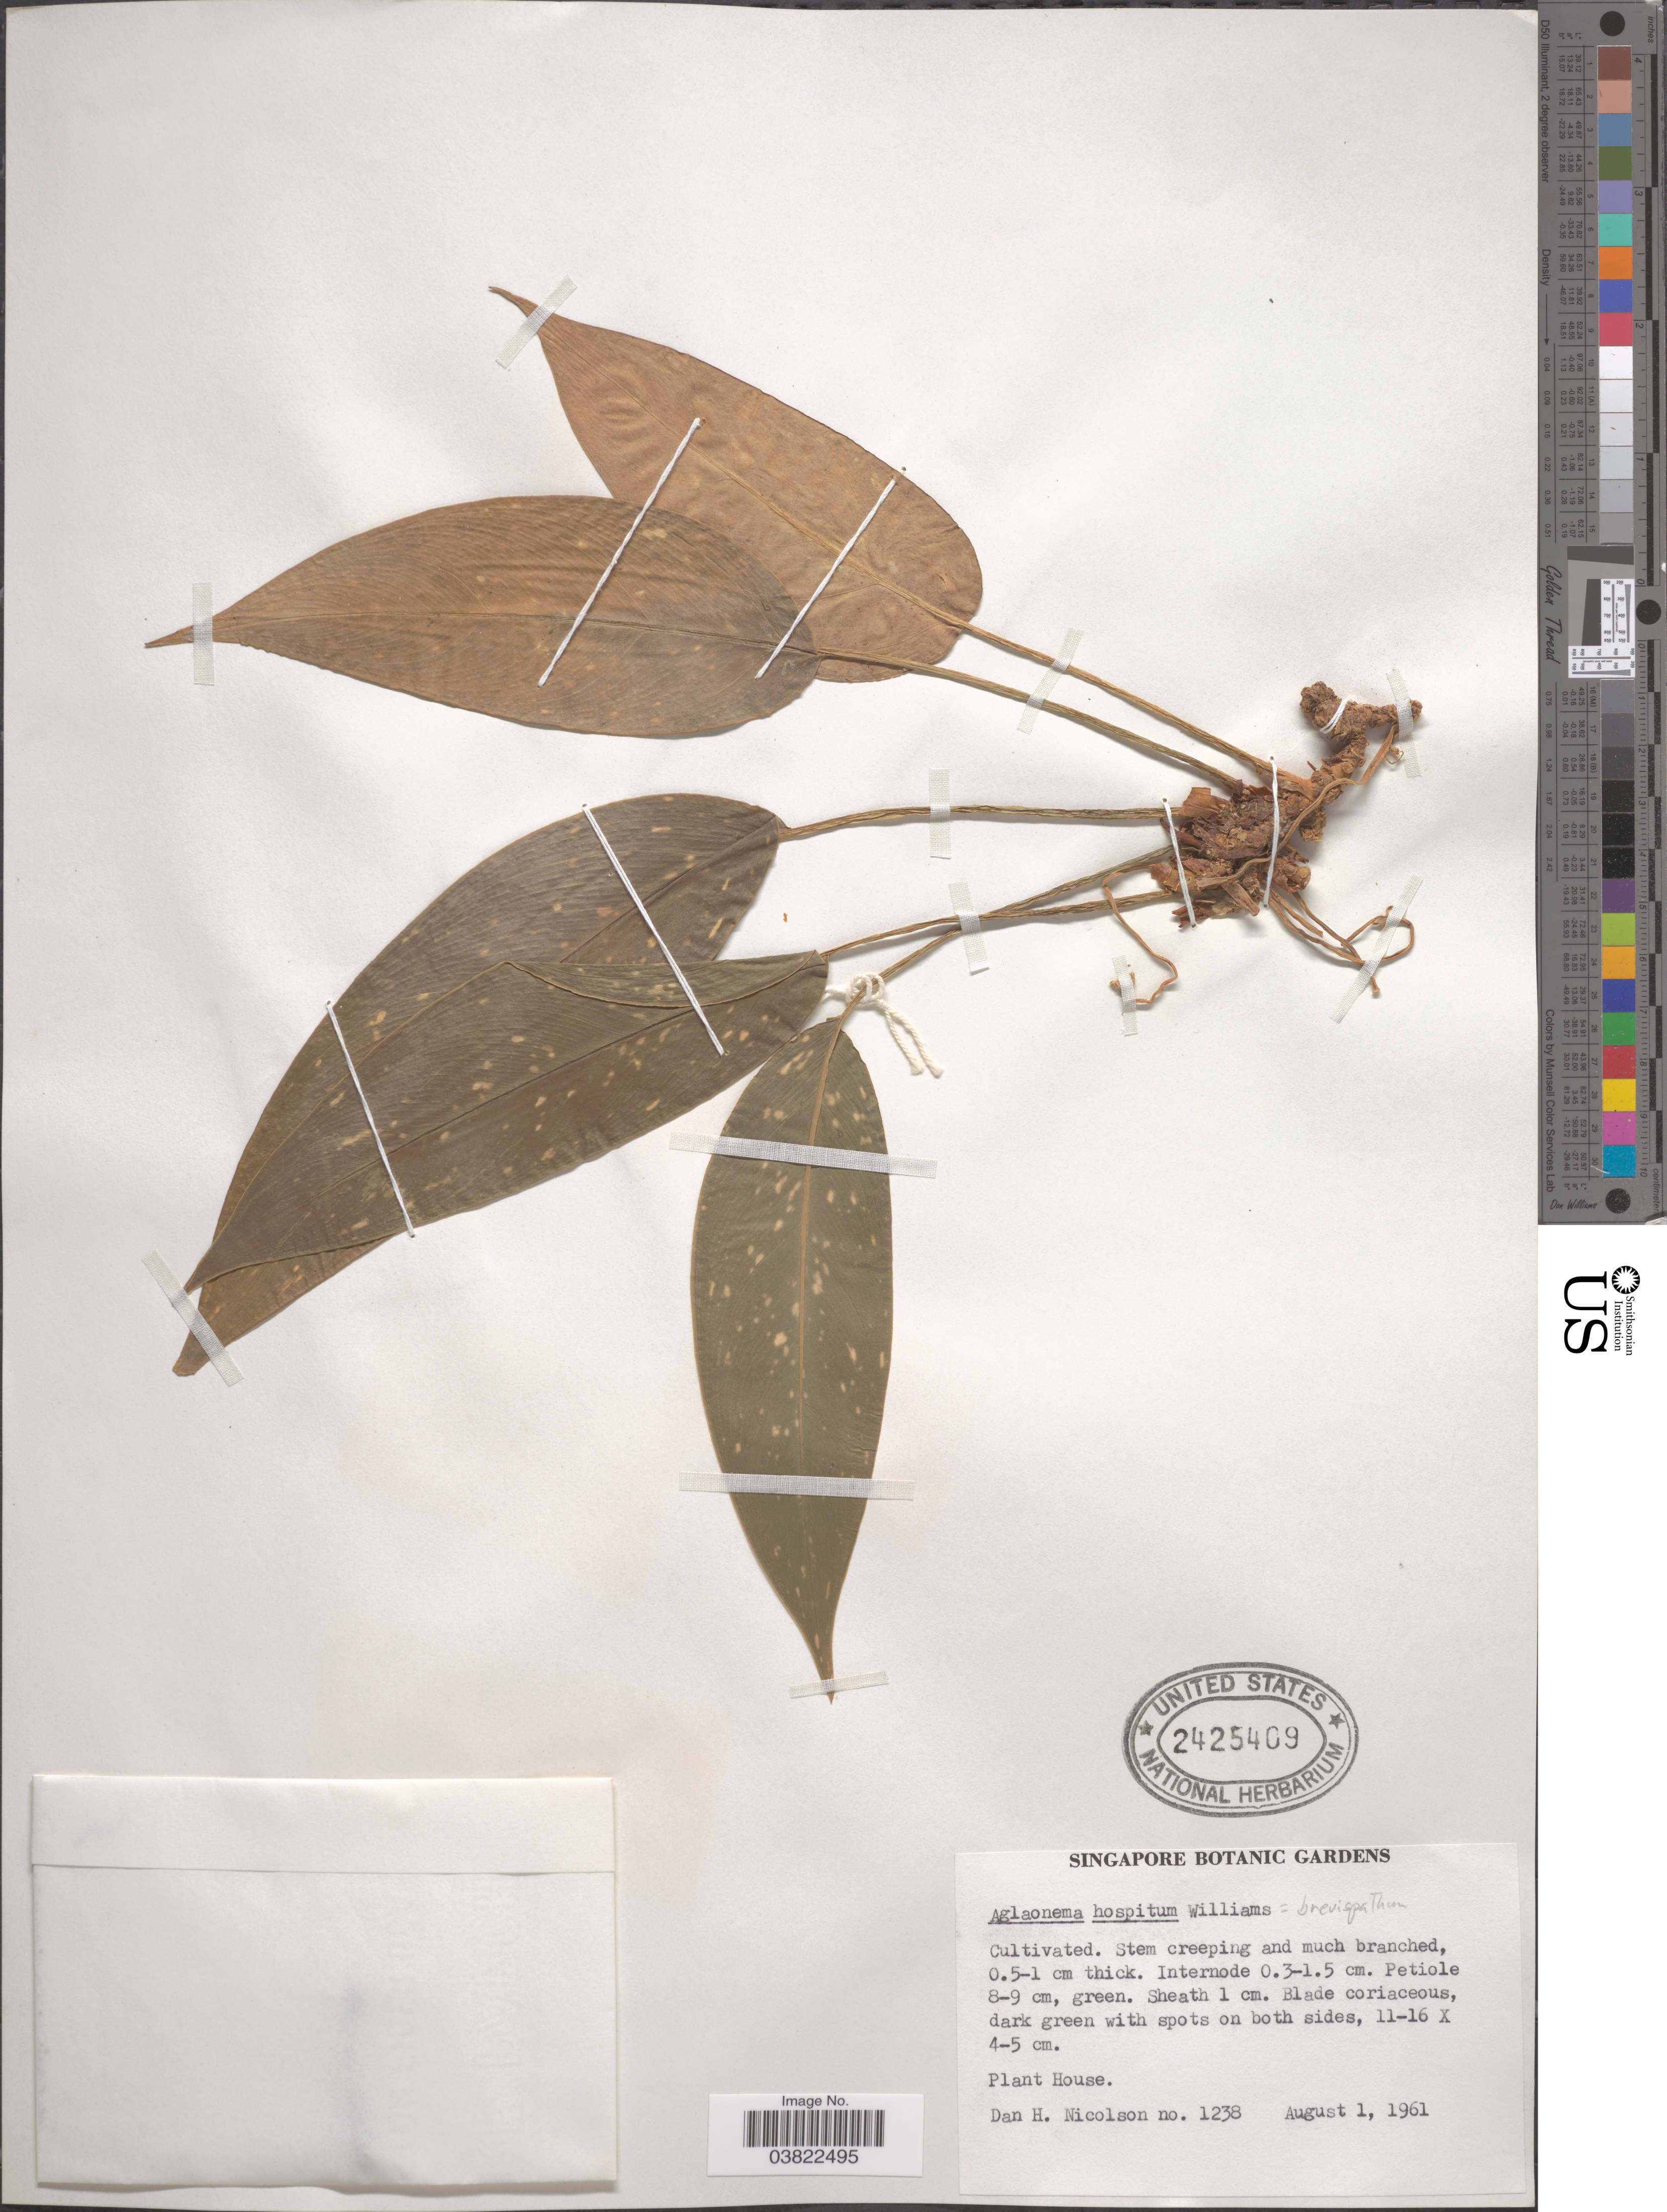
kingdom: Plantae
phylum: Tracheophyta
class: Liliopsida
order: Alismatales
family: Araceae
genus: Aglaonema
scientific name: Aglaonema brevispathum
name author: (Engl.) Engl.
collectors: D. H. Nicolson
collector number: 1238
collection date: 1961-08-01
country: Singapore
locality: Singapore Botanic Gardens. Plant House.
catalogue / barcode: US 2425409